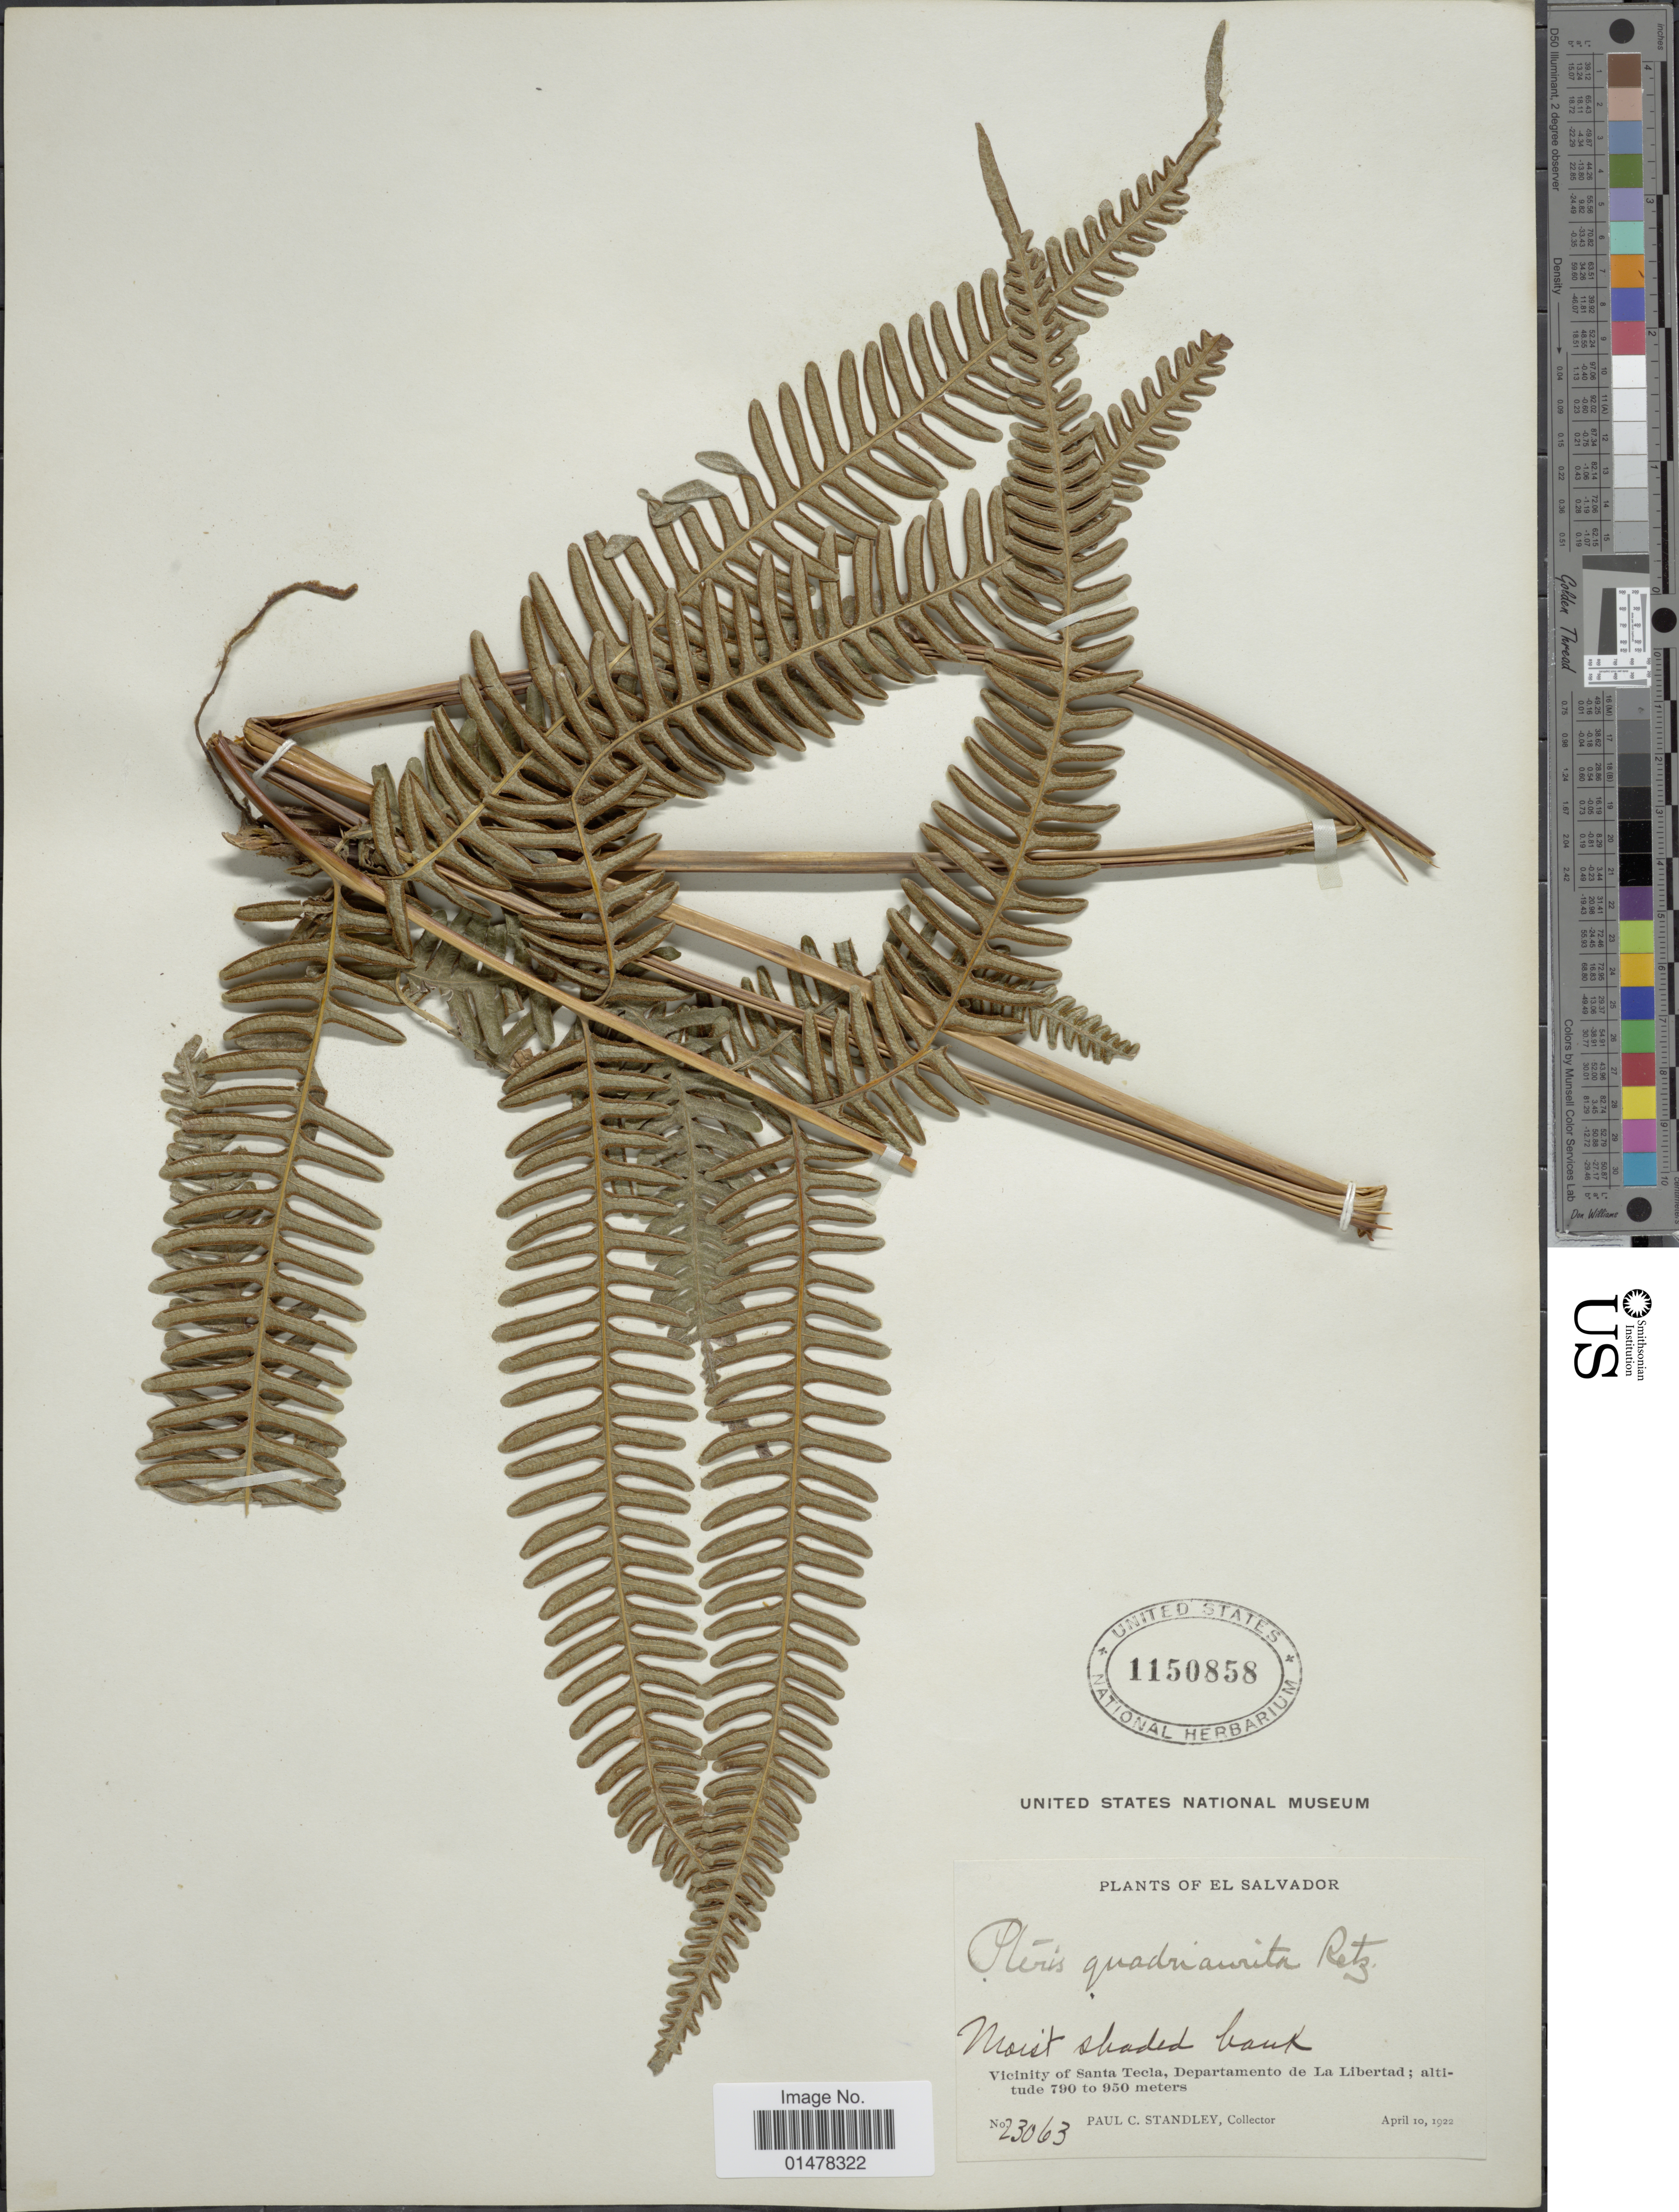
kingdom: Plantae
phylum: Tracheophyta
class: Polypodiopsida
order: Polypodiales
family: Pteridaceae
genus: Pteris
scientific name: Pteris quadriaurita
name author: Retz.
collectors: P. C. Standley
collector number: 23063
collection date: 1922-04-10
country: El Salvador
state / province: La Libertad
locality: PLants of El Salvador, Vicinity of Santa Tecla, Departamento de La Libertad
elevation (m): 790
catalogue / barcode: US 1150858